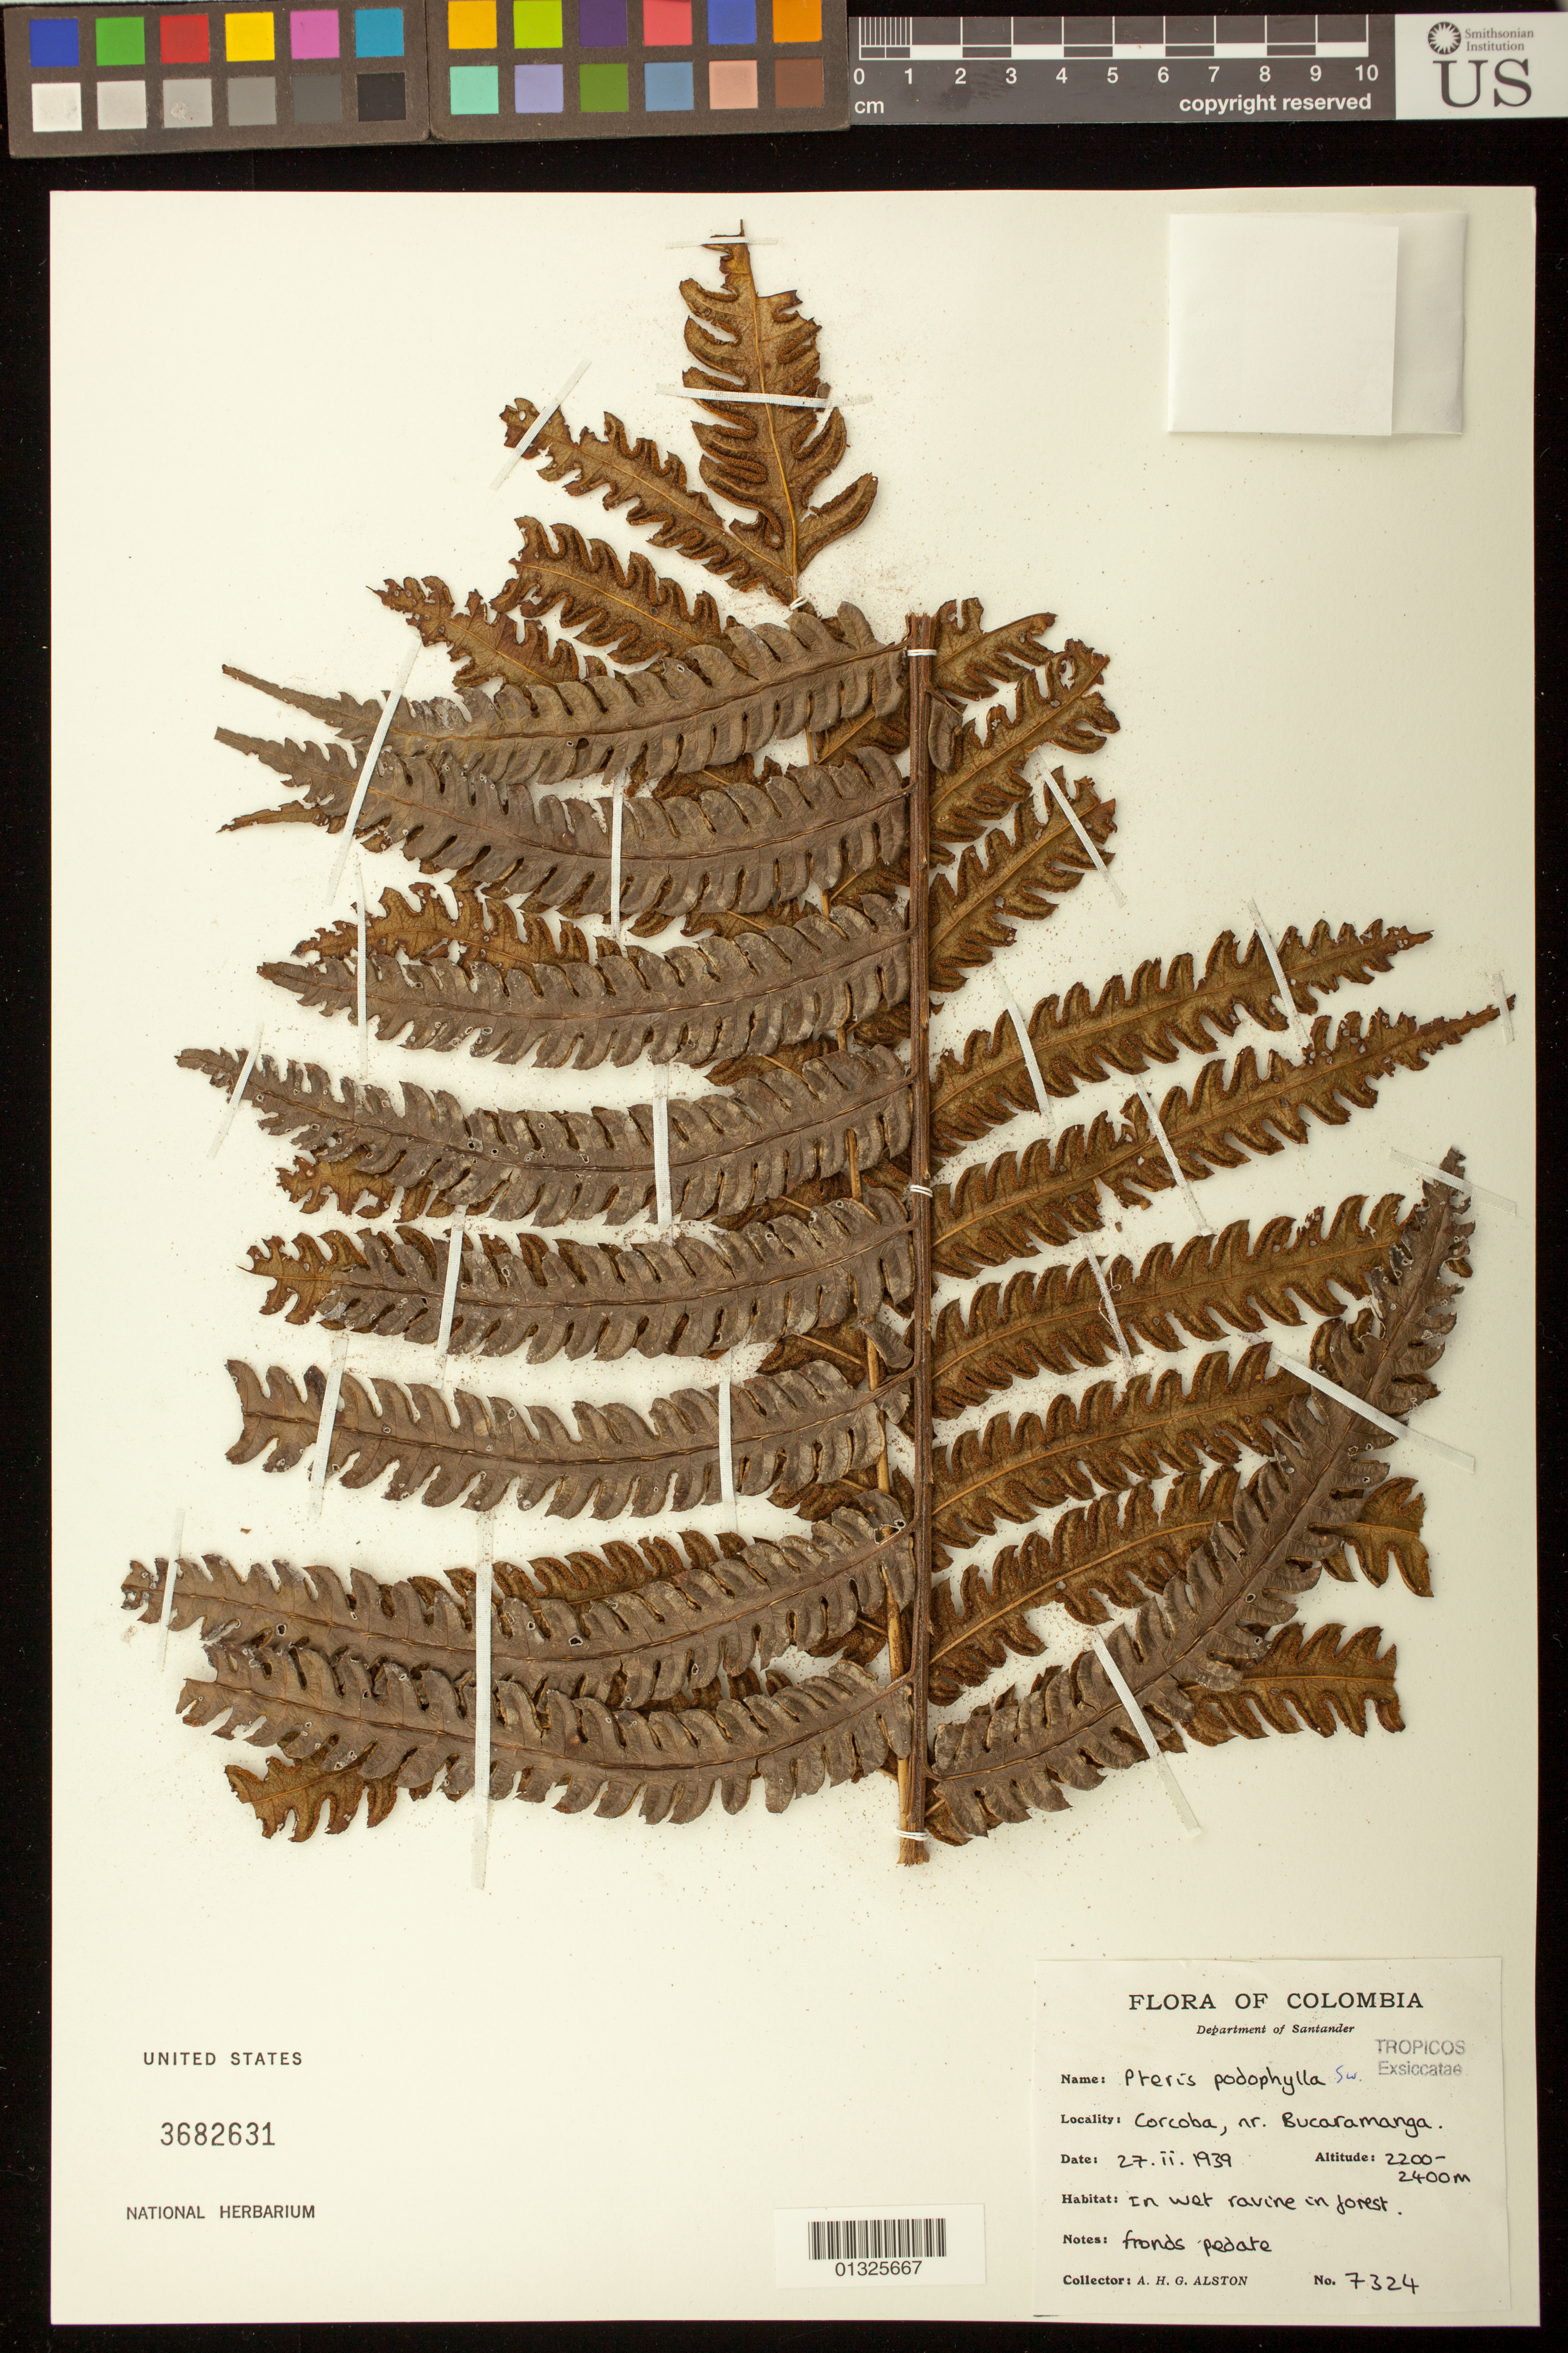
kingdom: Plantae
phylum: Tracheophyta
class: Polypodiopsida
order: Polypodiales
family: Pteridaceae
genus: Pteris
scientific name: Pteris podophylla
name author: Sw.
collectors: A. H. Alston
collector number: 7324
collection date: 1939-02-27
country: Colombia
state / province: Santander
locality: Corcoba, nr. Bucaramanga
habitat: in wet ravine in forest.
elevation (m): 2200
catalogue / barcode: US 3682631